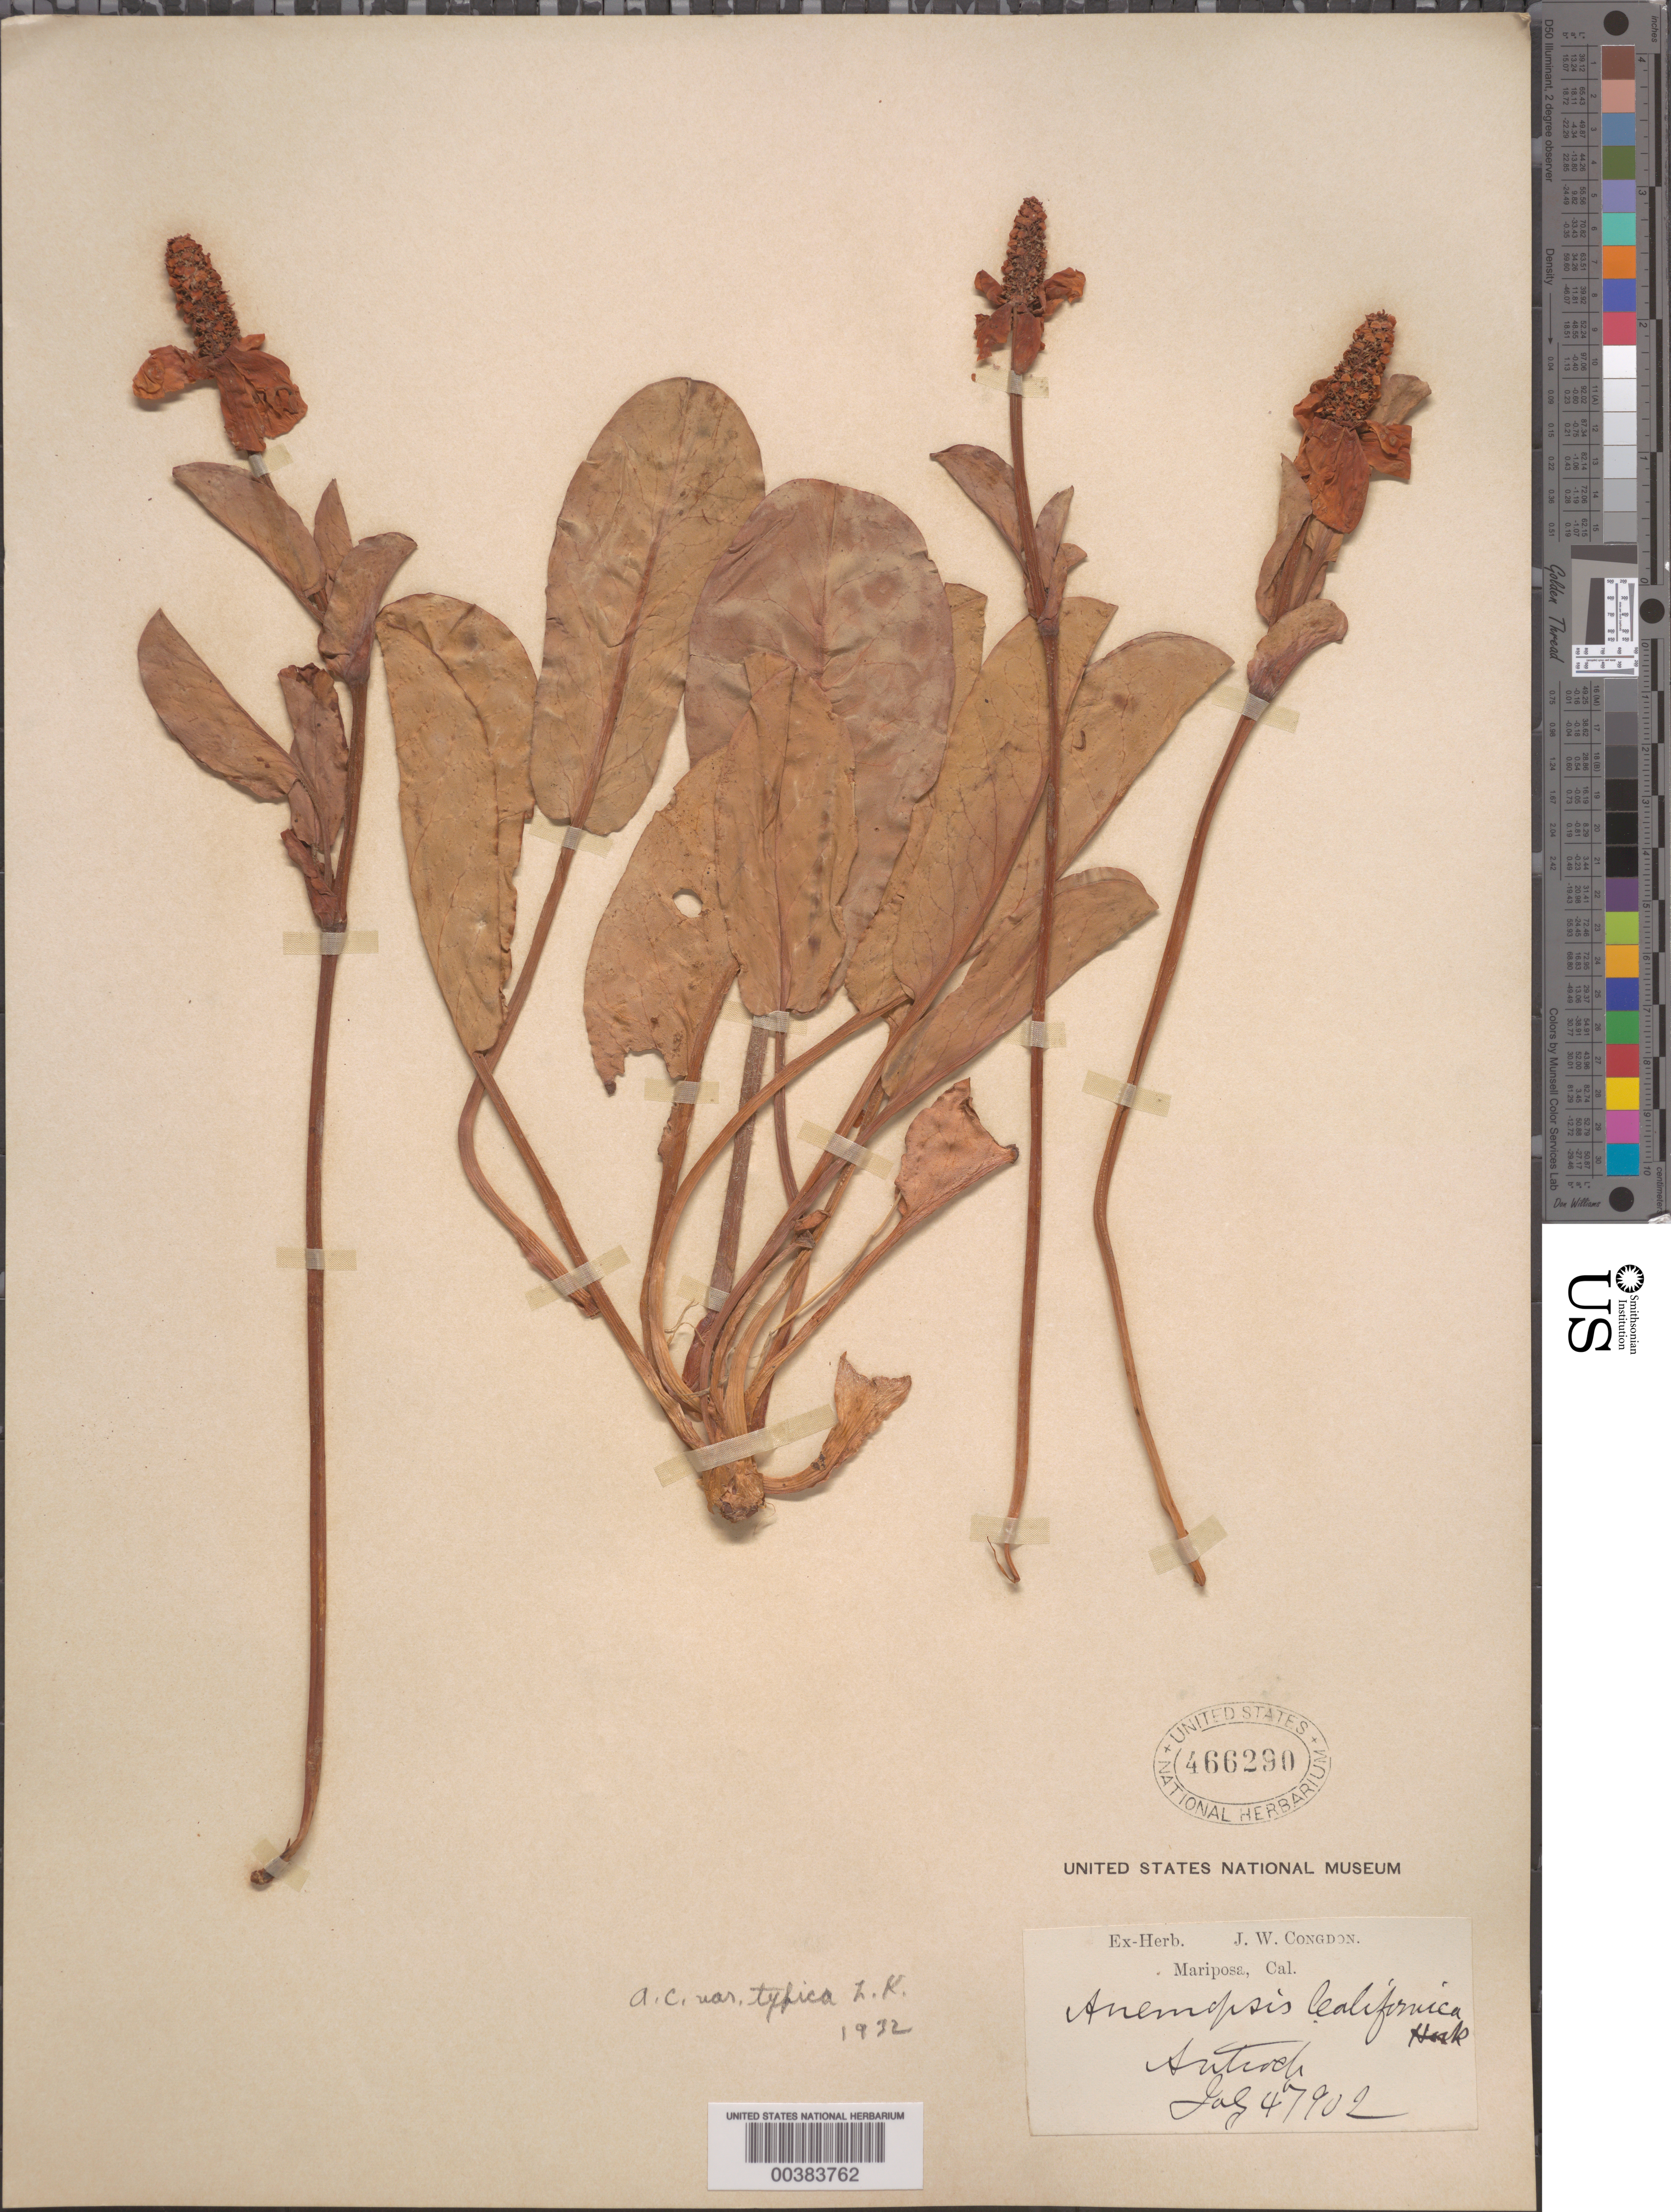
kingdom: Plantae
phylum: Tracheophyta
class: Magnoliopsida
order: Piperales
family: Saururaceae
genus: Anemopsis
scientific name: Anemopsis californica var. typica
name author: Kelso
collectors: J. W. Congdon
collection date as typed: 04 Jul 1902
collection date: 1902-07-04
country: United States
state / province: California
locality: Antioch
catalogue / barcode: US 466290